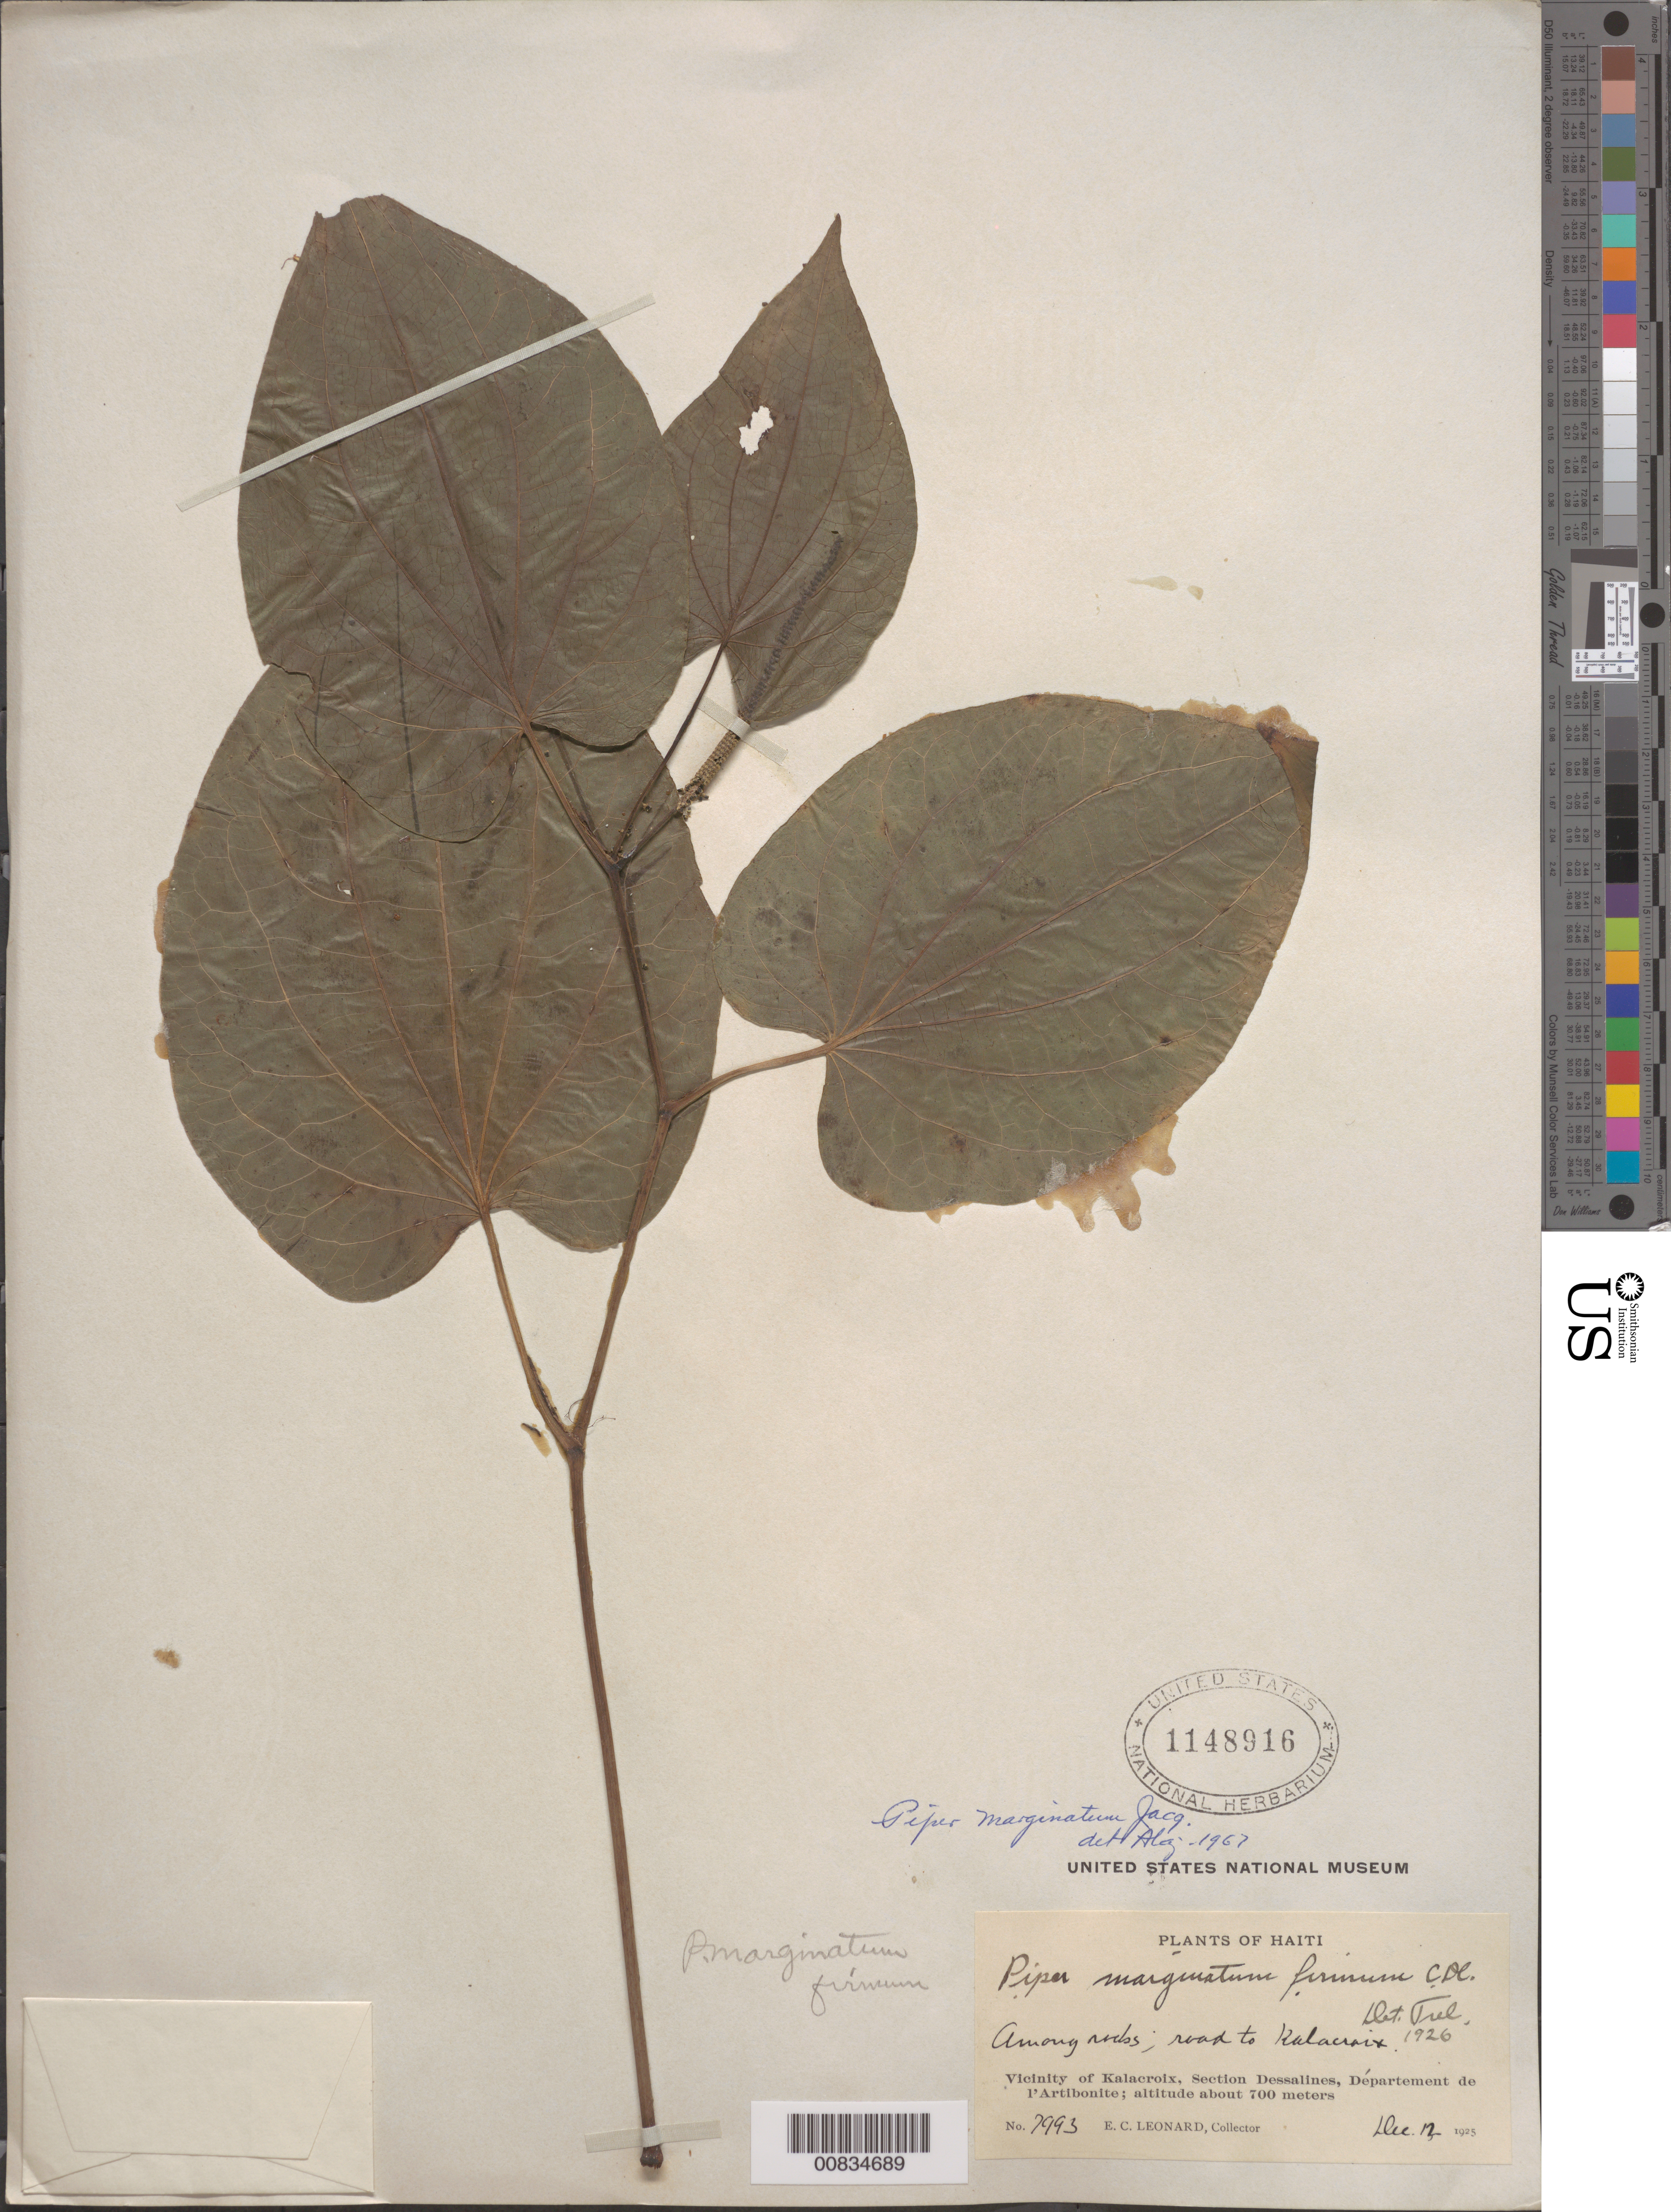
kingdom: Plantae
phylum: Tracheophyta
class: Magnoliopsida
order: Piperales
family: Piperaceae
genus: Piper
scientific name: Piper marginatum var. domatiiferum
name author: Trel.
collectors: E. C. Leonard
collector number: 7993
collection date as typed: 12 Dec 1925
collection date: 1925-12-12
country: Haiti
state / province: Artibonite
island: Hispaniola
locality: Vicinity of Kalacroix, Section Dessalines. Road to Kalacroix.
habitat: Among rocks.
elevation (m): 700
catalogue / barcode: US 1148916